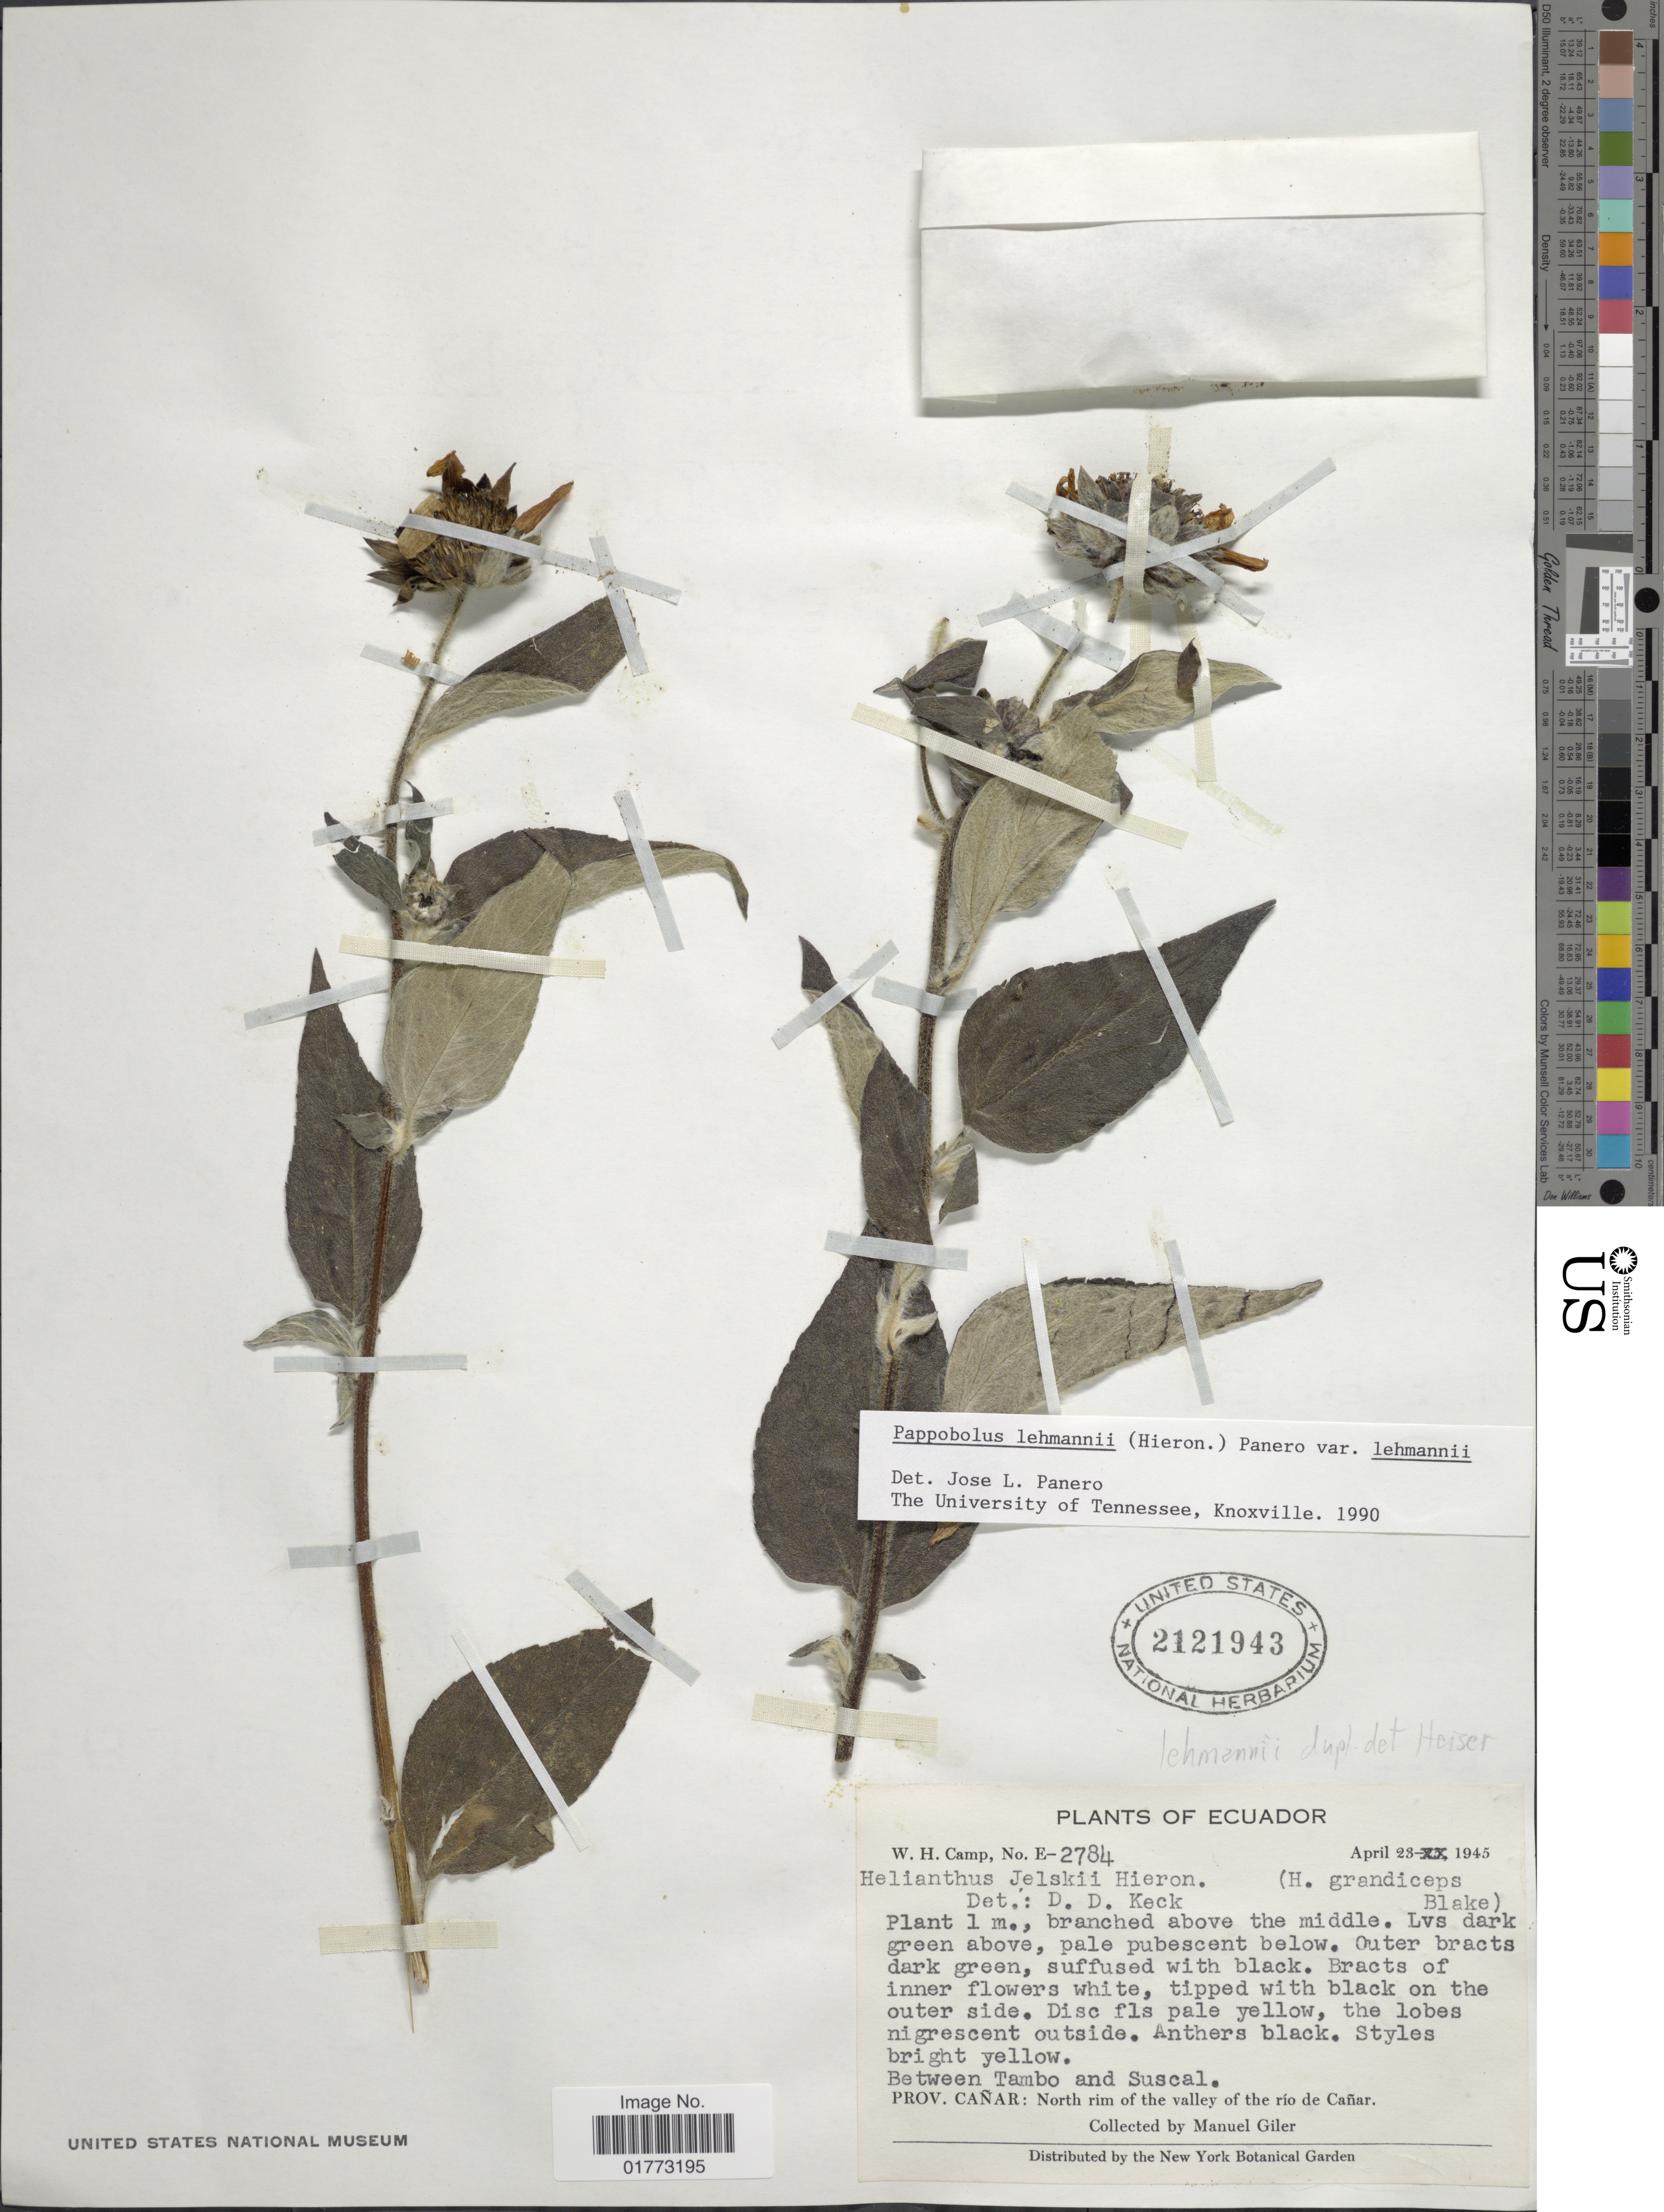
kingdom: Plantae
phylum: Tracheophyta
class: Magnoliopsida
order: Asterales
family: Asteraceae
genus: Pappobolus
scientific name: Pappobolus lehmannii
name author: (Hieron.) Panero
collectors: M. Gíler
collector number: E-2784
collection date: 1945-04-23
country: Ecuador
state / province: Cañar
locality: North rim of the valley of the rio de Canar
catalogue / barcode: US 2121943